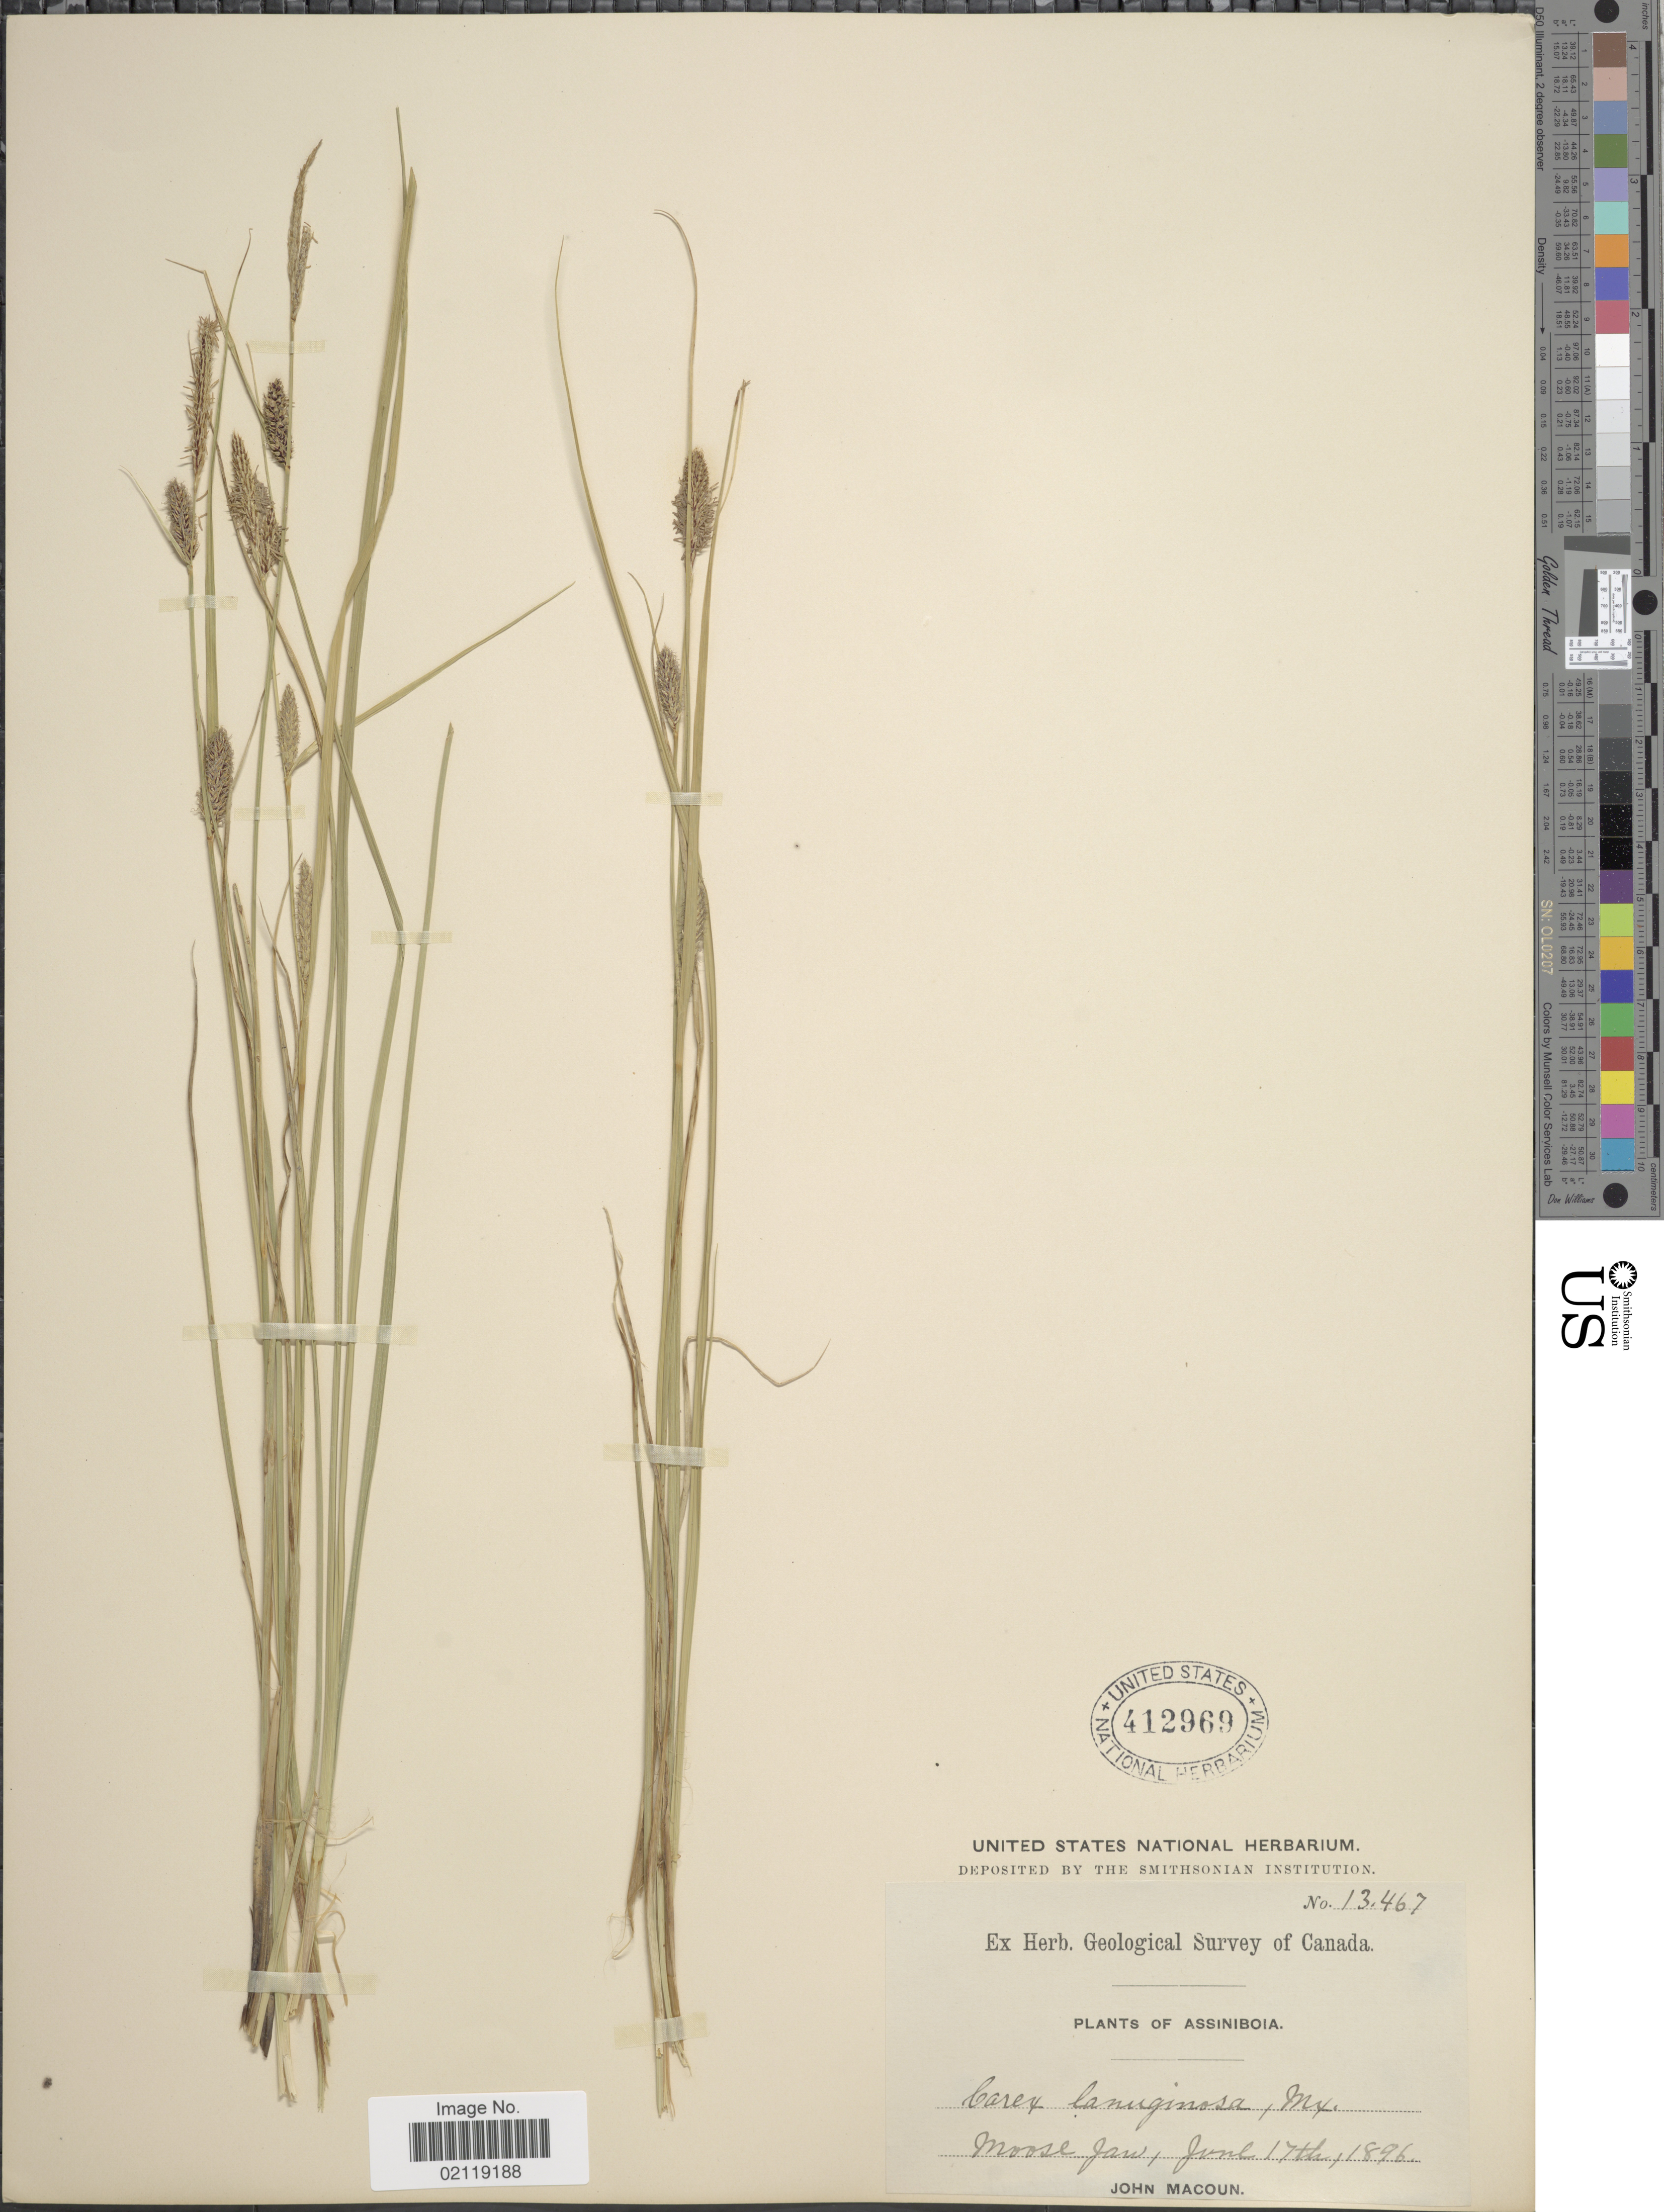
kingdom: Plantae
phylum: Tracheophyta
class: Liliopsida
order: Poales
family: Cyperaceae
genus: Carex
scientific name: Carex pellita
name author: Muhl. ex Willd.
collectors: J. Macoun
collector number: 13467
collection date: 1896-06-17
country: Canada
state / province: Saskatchewan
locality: Assiniboia. Moose Jaw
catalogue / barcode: US 412969